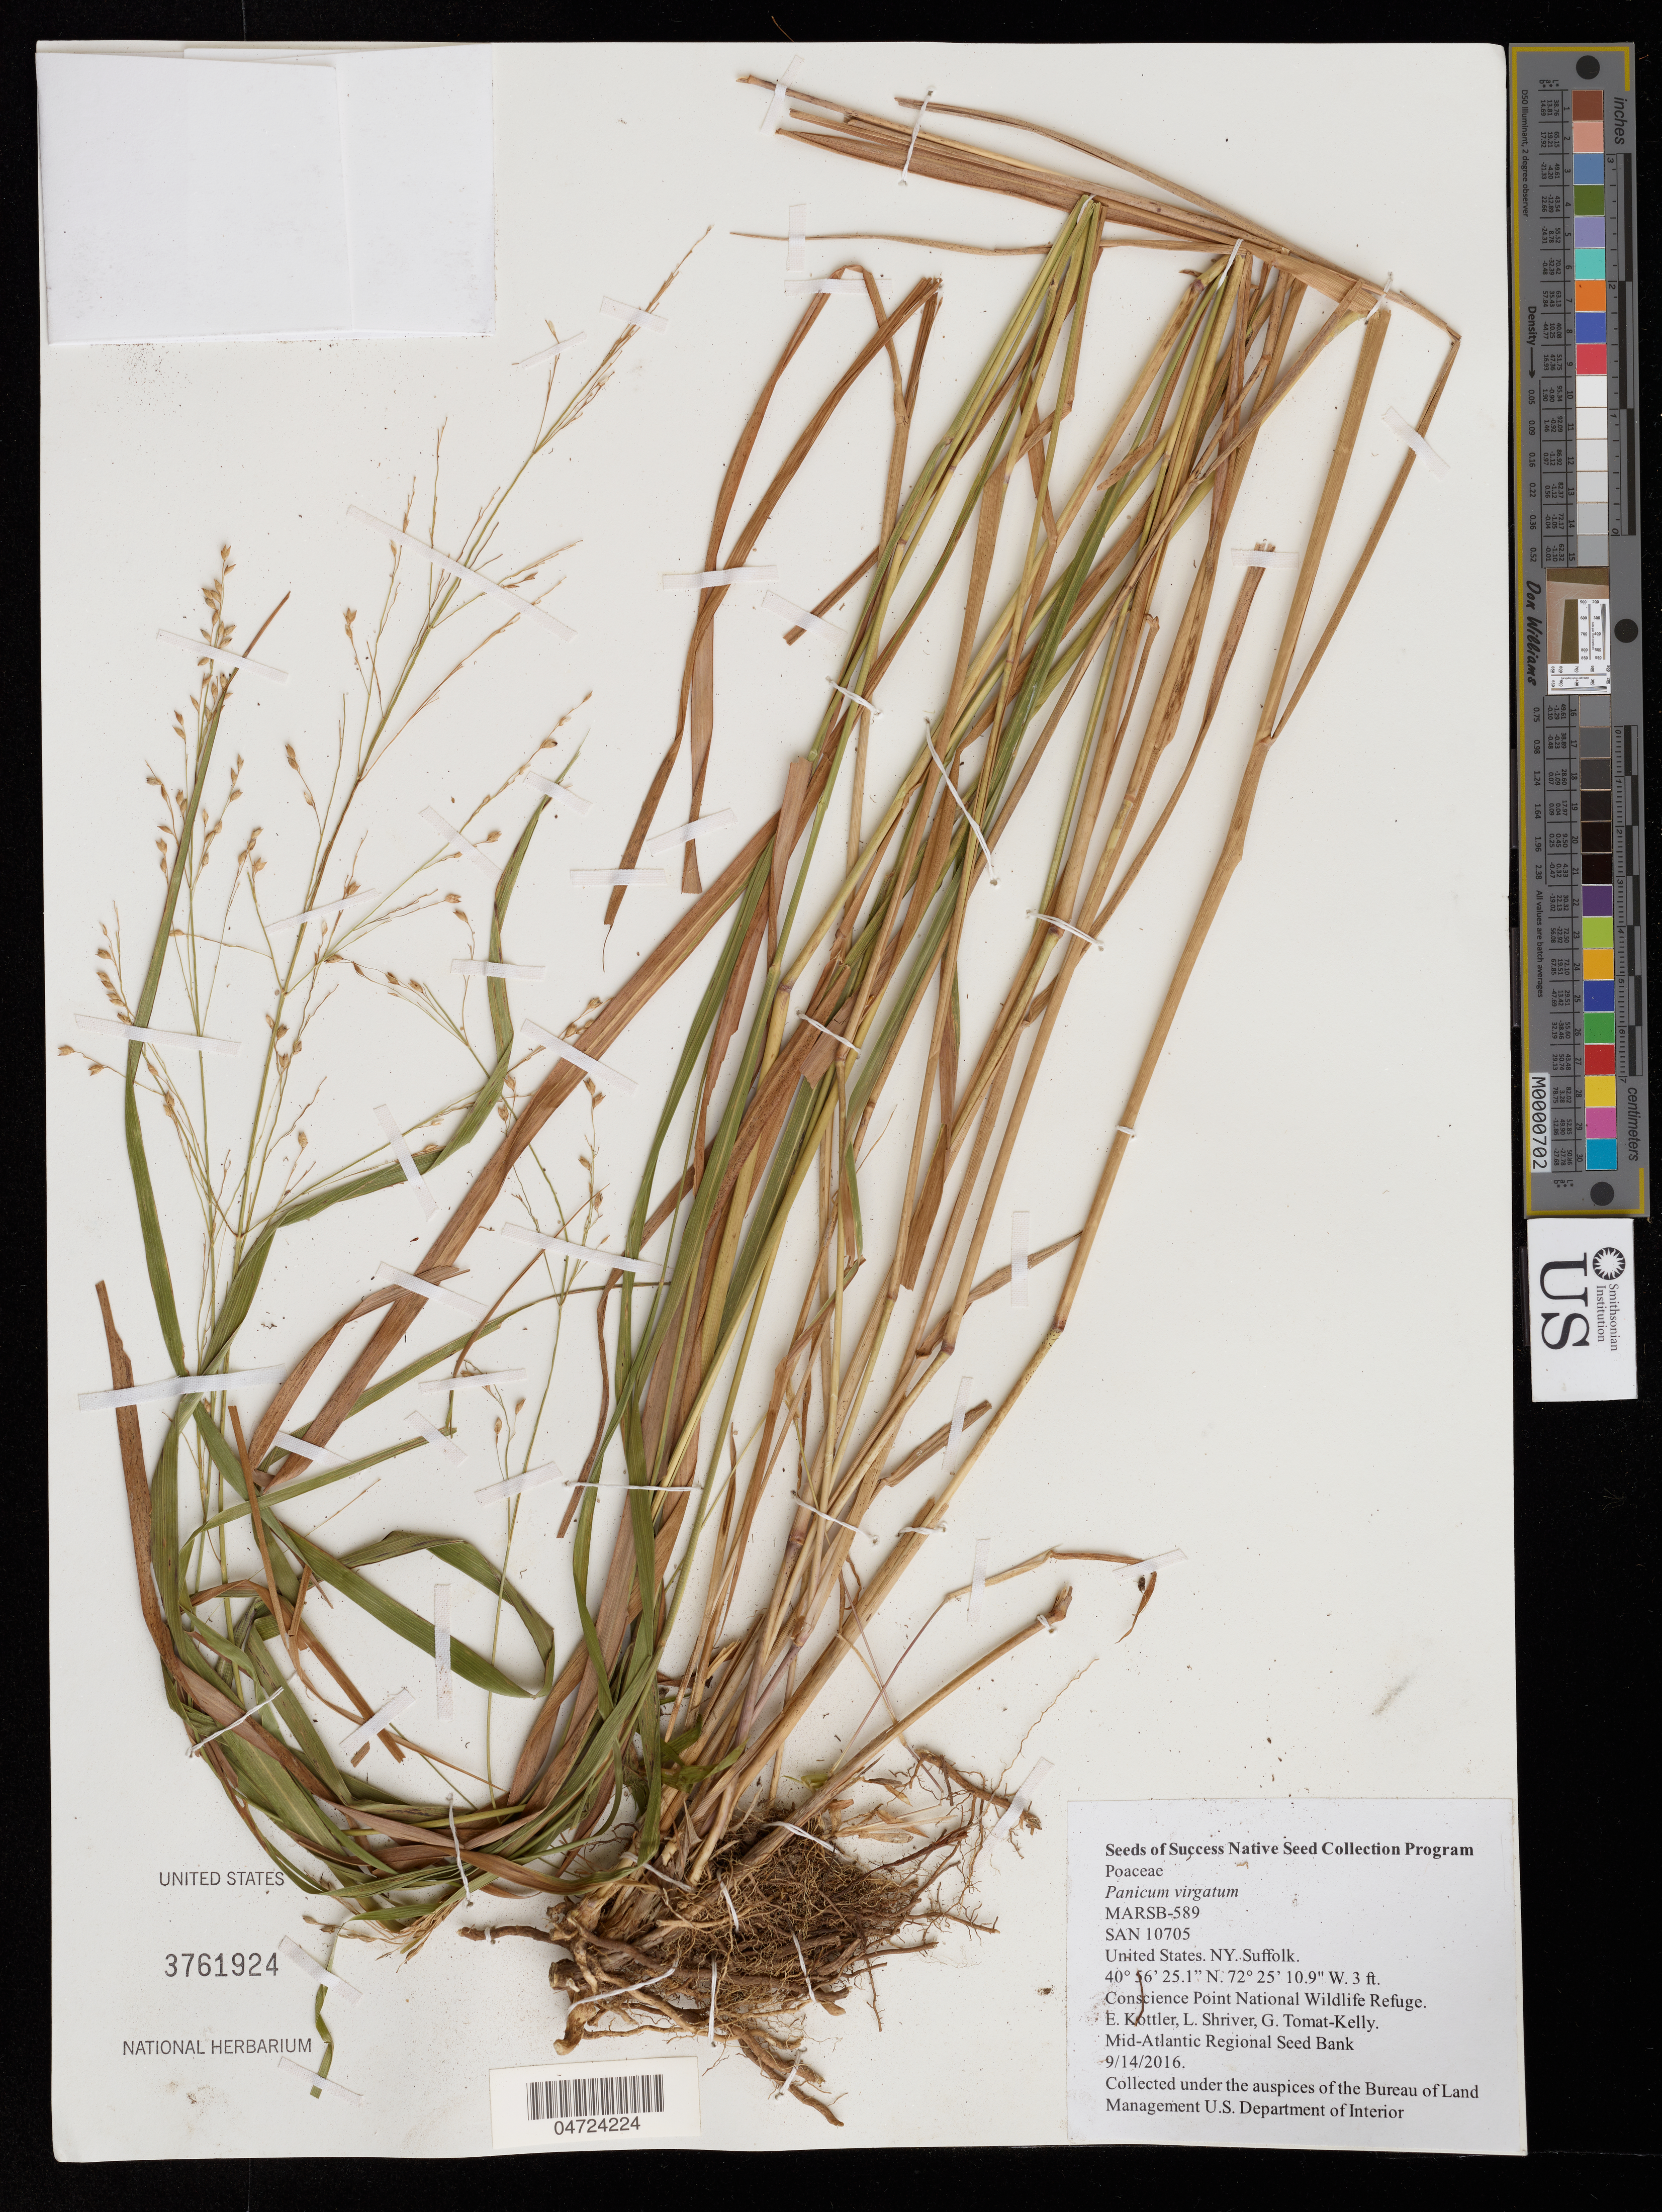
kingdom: Plantae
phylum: Tracheophyta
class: Liliopsida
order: Poales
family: Poaceae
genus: Panicum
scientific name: Panicum virgatum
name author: L.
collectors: E. Kottler, L. Shriver & G. Tomat-Kelly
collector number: MARSB-589/SAN10705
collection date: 2016-09-14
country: United States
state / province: New York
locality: Suffolk. Conscience Point National Wildlife Refuge.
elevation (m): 1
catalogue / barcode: US 3761924